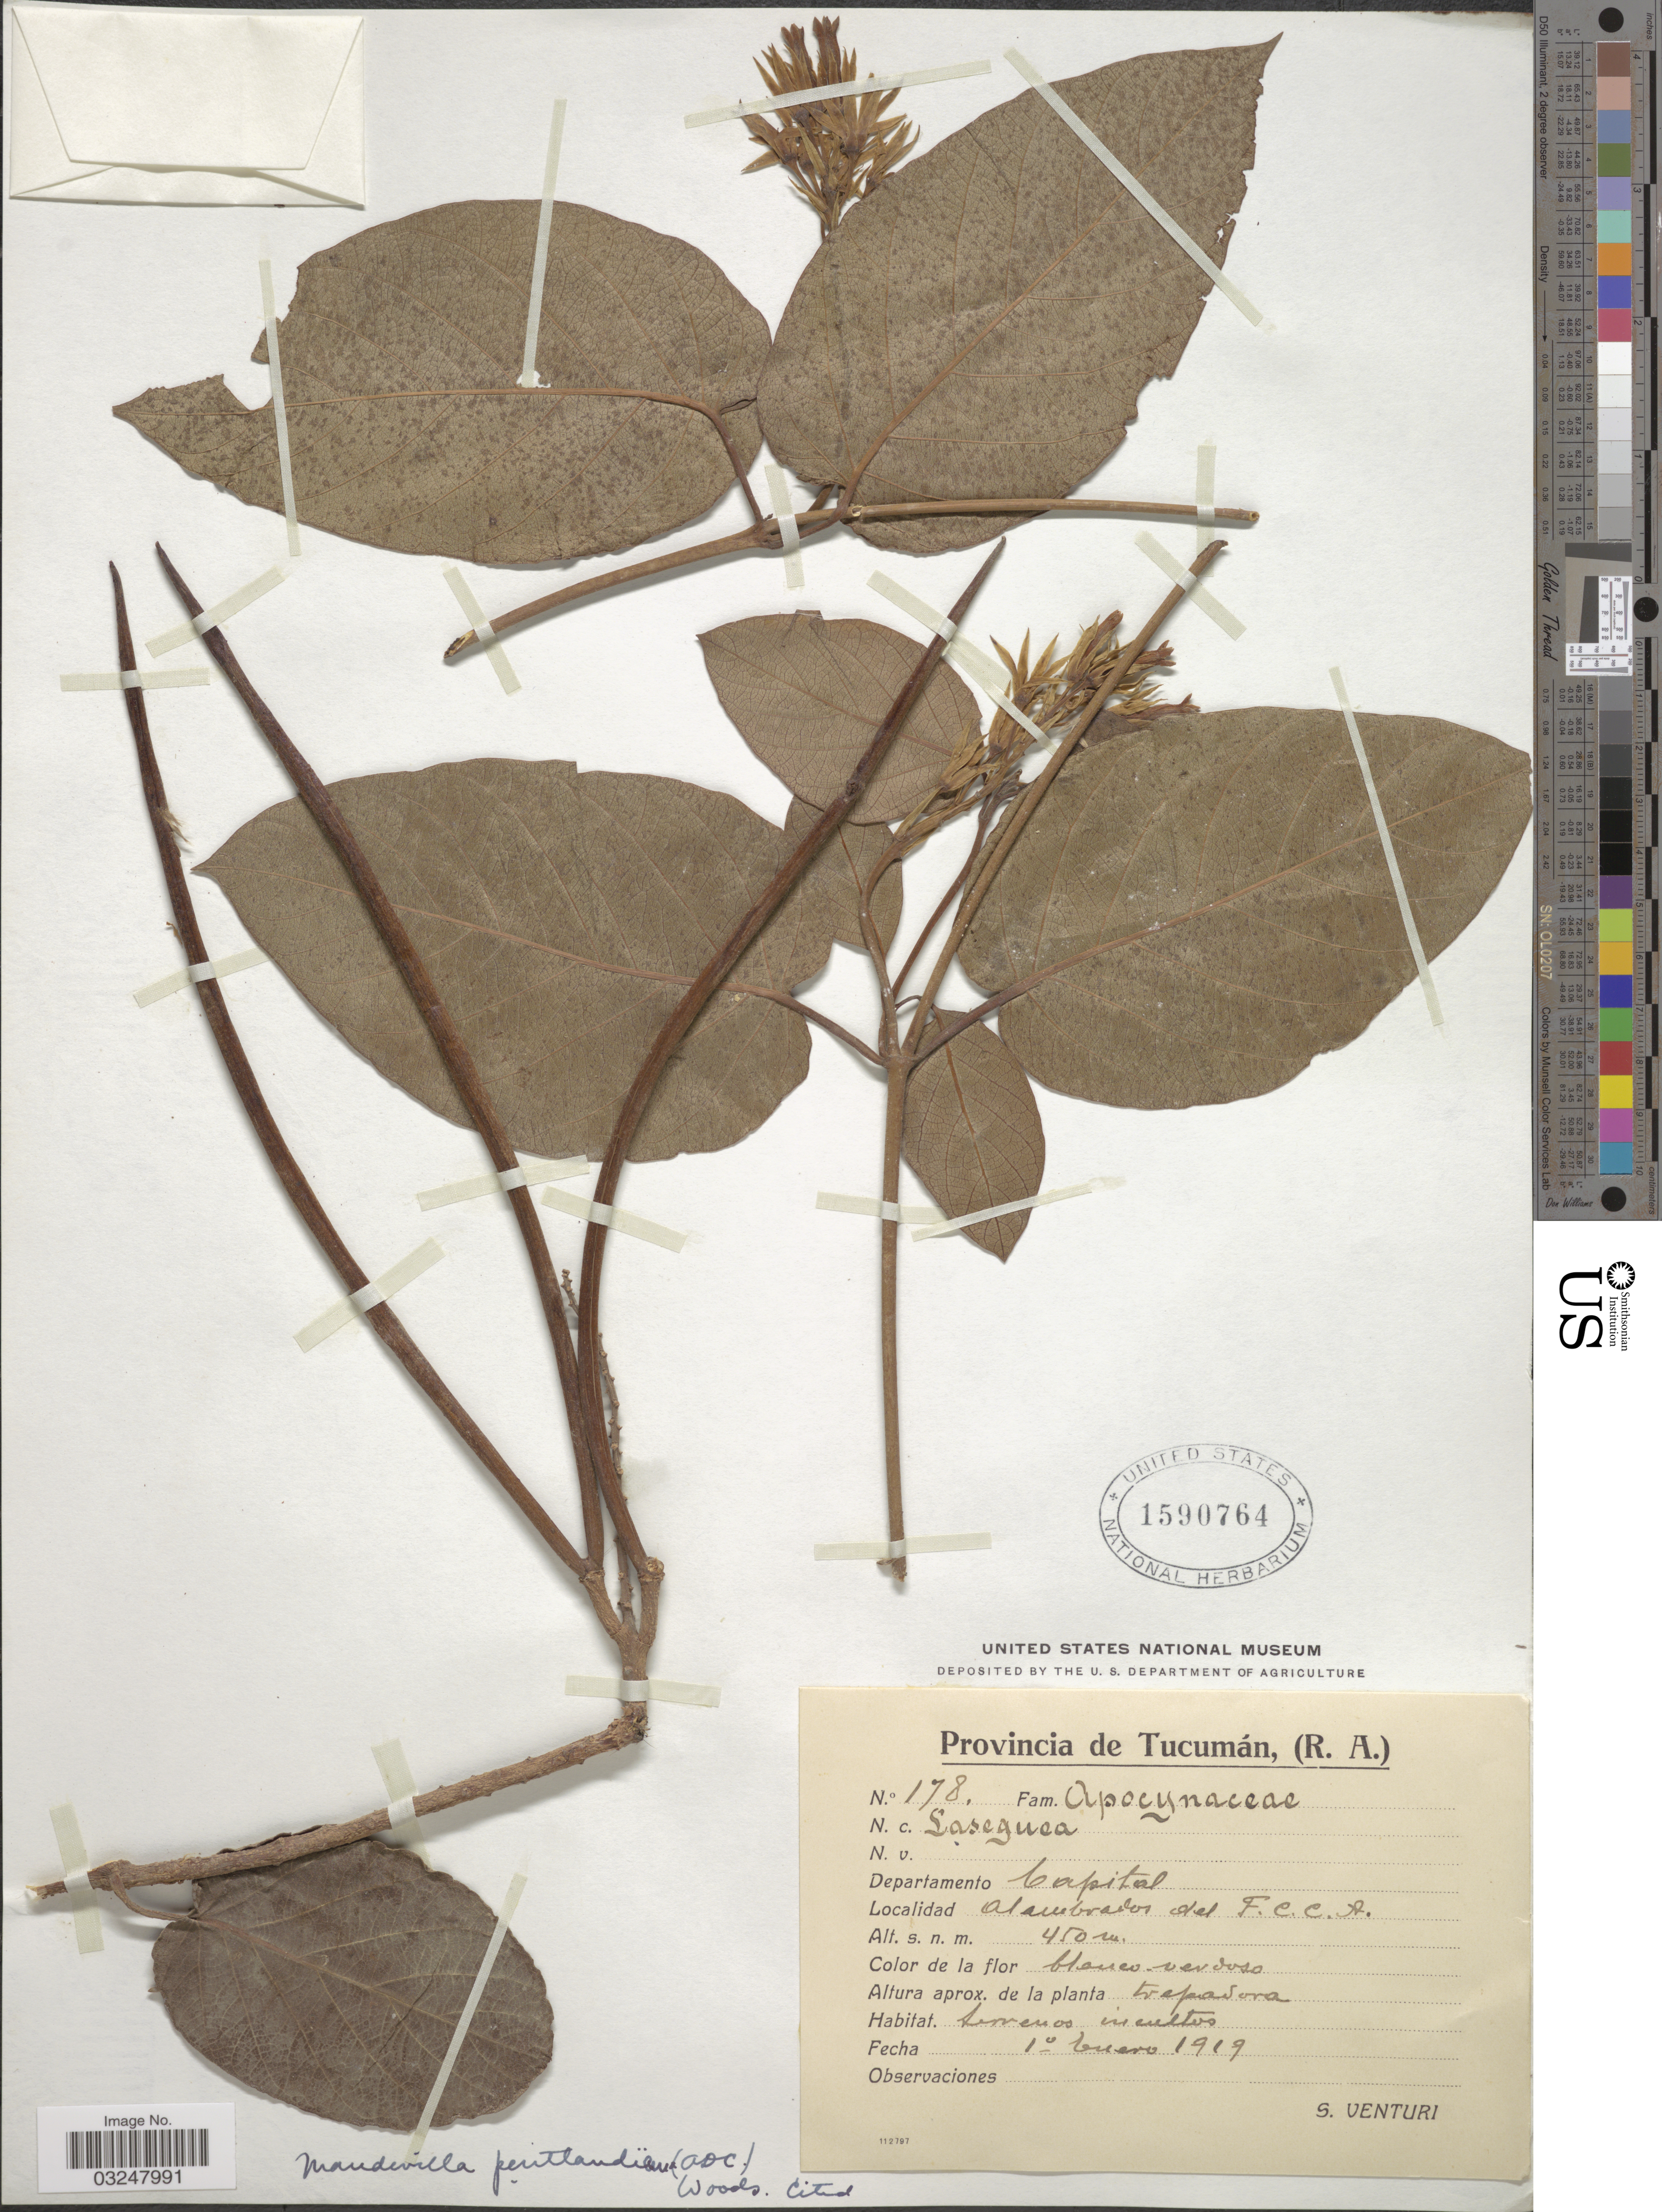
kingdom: Plantae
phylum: Tracheophyta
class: Magnoliopsida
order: Gentianales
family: Apocynaceae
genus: Mandevilla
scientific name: Mandevilla pentlandiana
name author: (DC.) Woodson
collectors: S. Venturi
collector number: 178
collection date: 1919-01-01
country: Argentina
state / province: Tucuman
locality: Provincia de Tucumán, (R.A.) Departamento Capital, Alambrados del F.C.C.A.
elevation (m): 450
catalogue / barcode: US 1590764